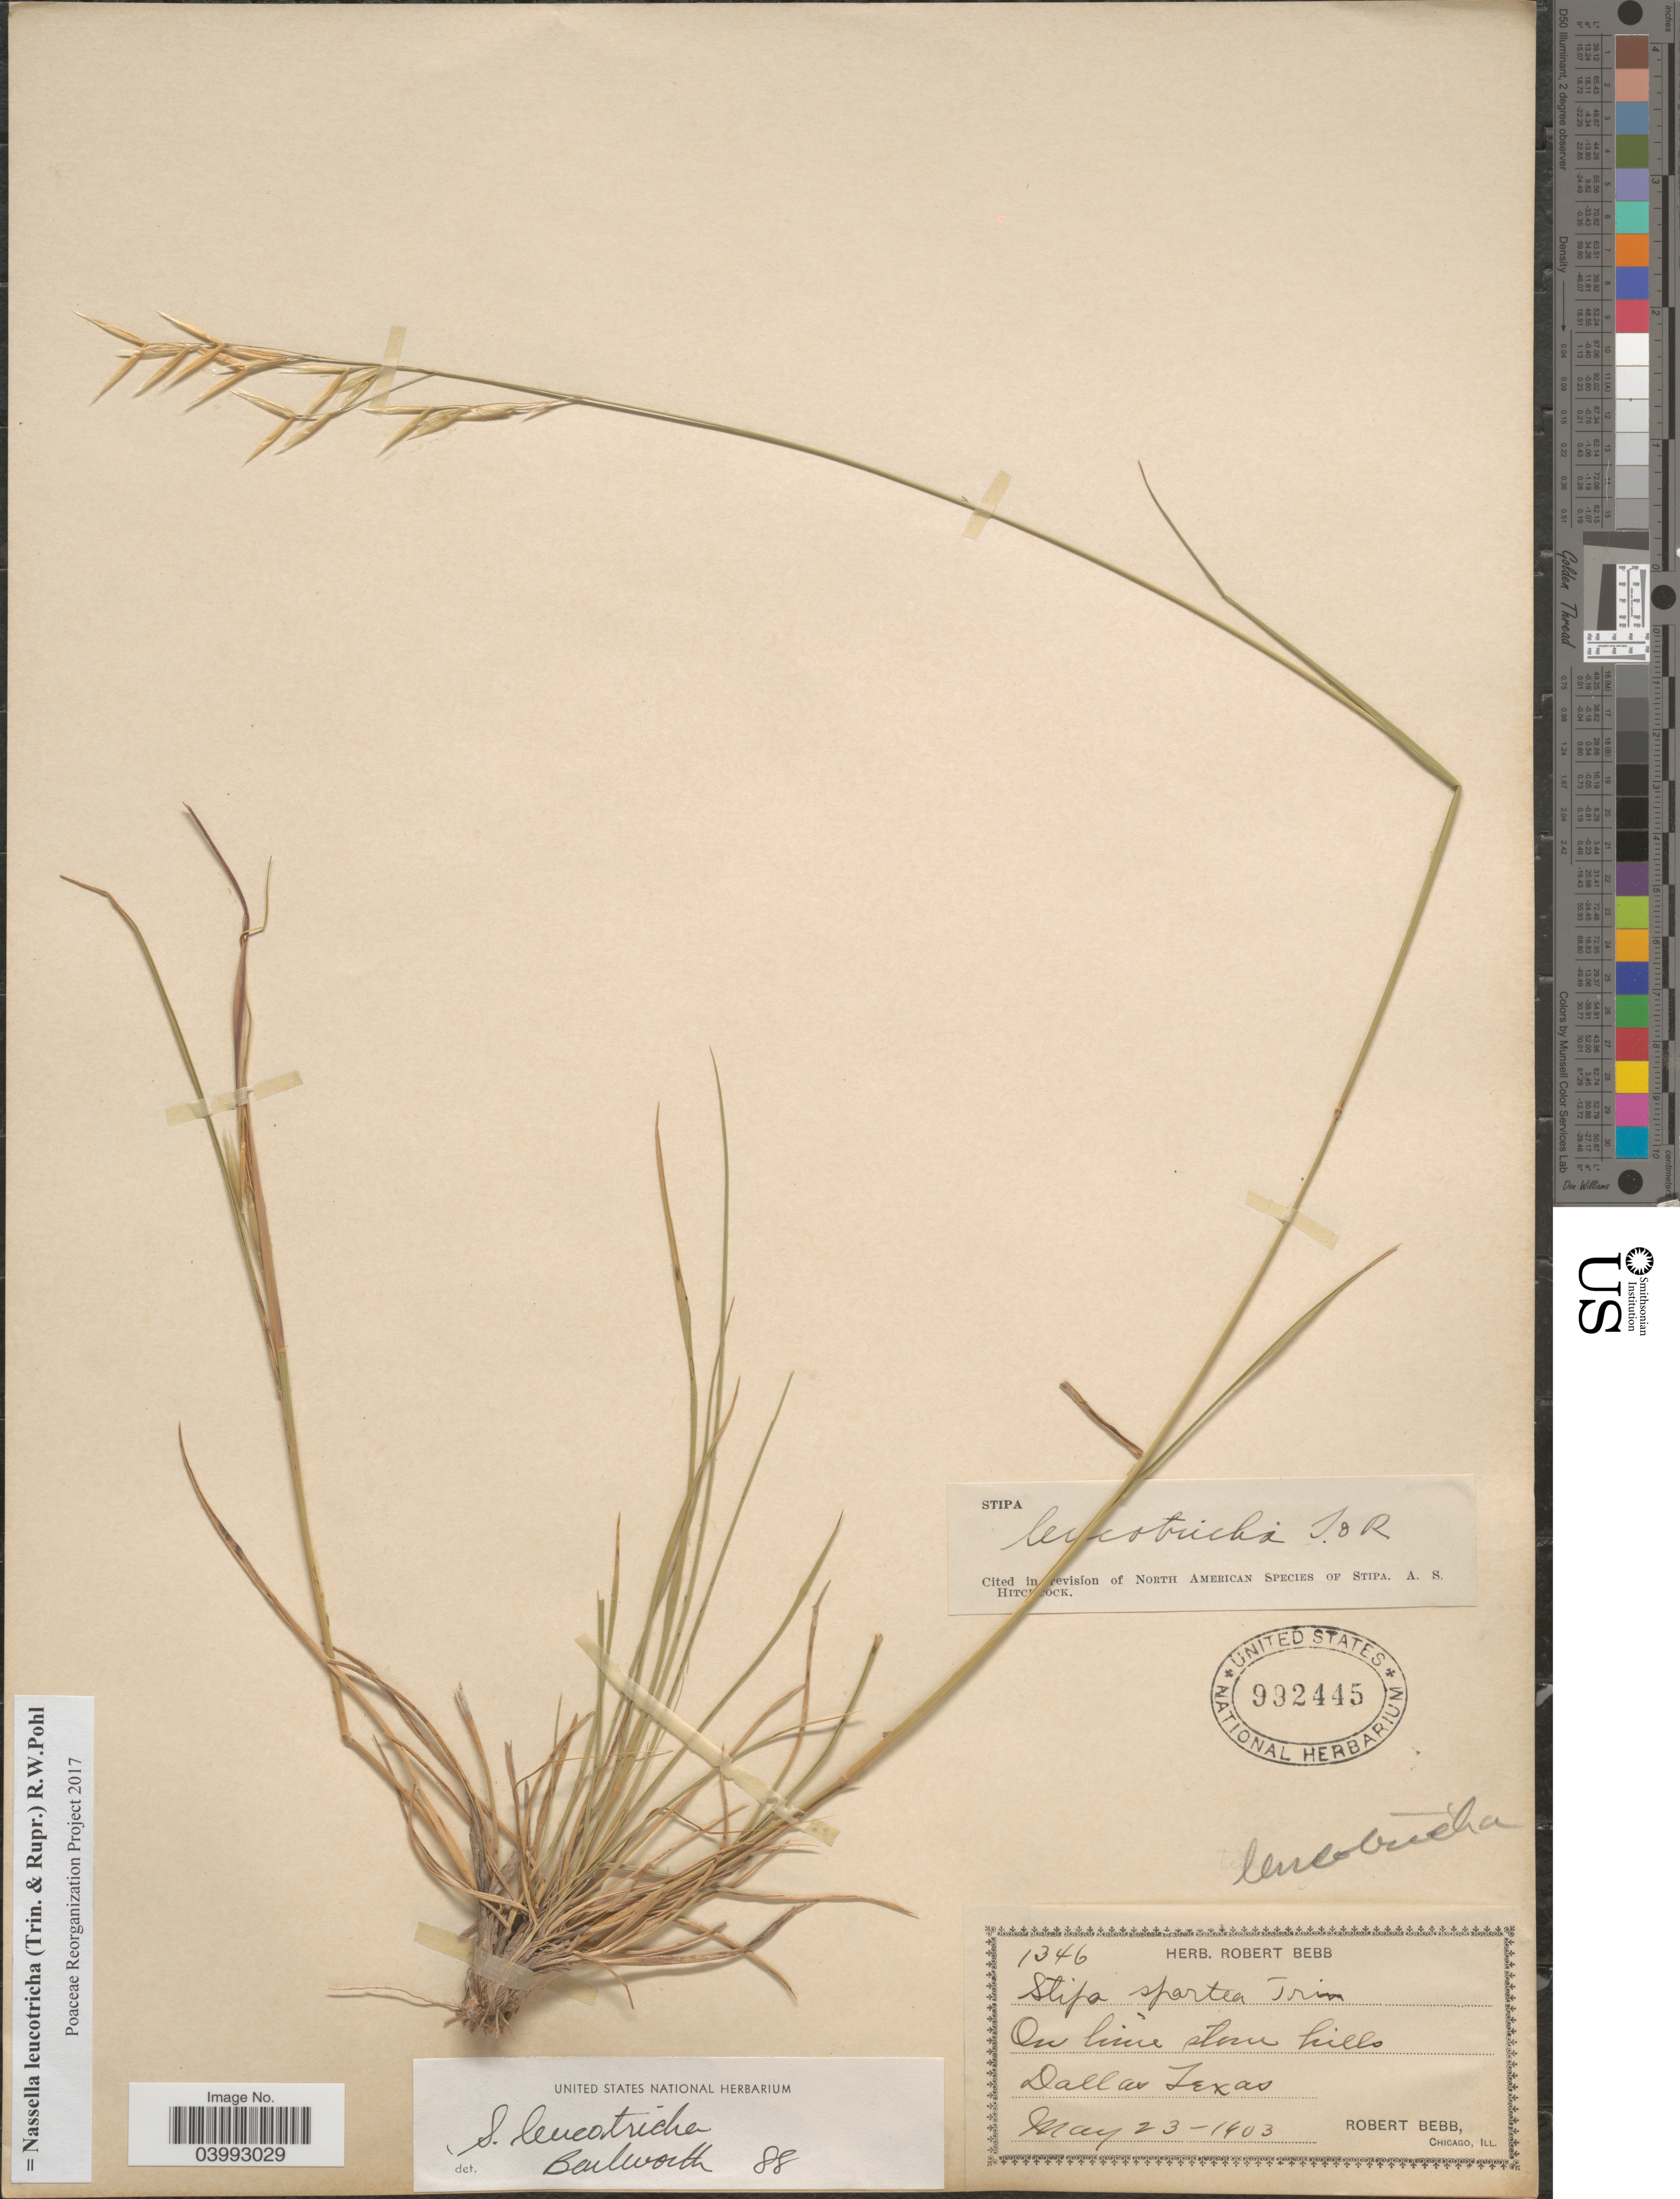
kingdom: Plantae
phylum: Tracheophyta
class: Liliopsida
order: Poales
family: Poaceae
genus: Nassella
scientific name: Nassella leucotricha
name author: (Trin. & Rupr.) R.W. Pohl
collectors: R. Bebb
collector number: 1346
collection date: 1903-05-23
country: United States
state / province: Texas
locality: Dallas.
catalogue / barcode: US 992445